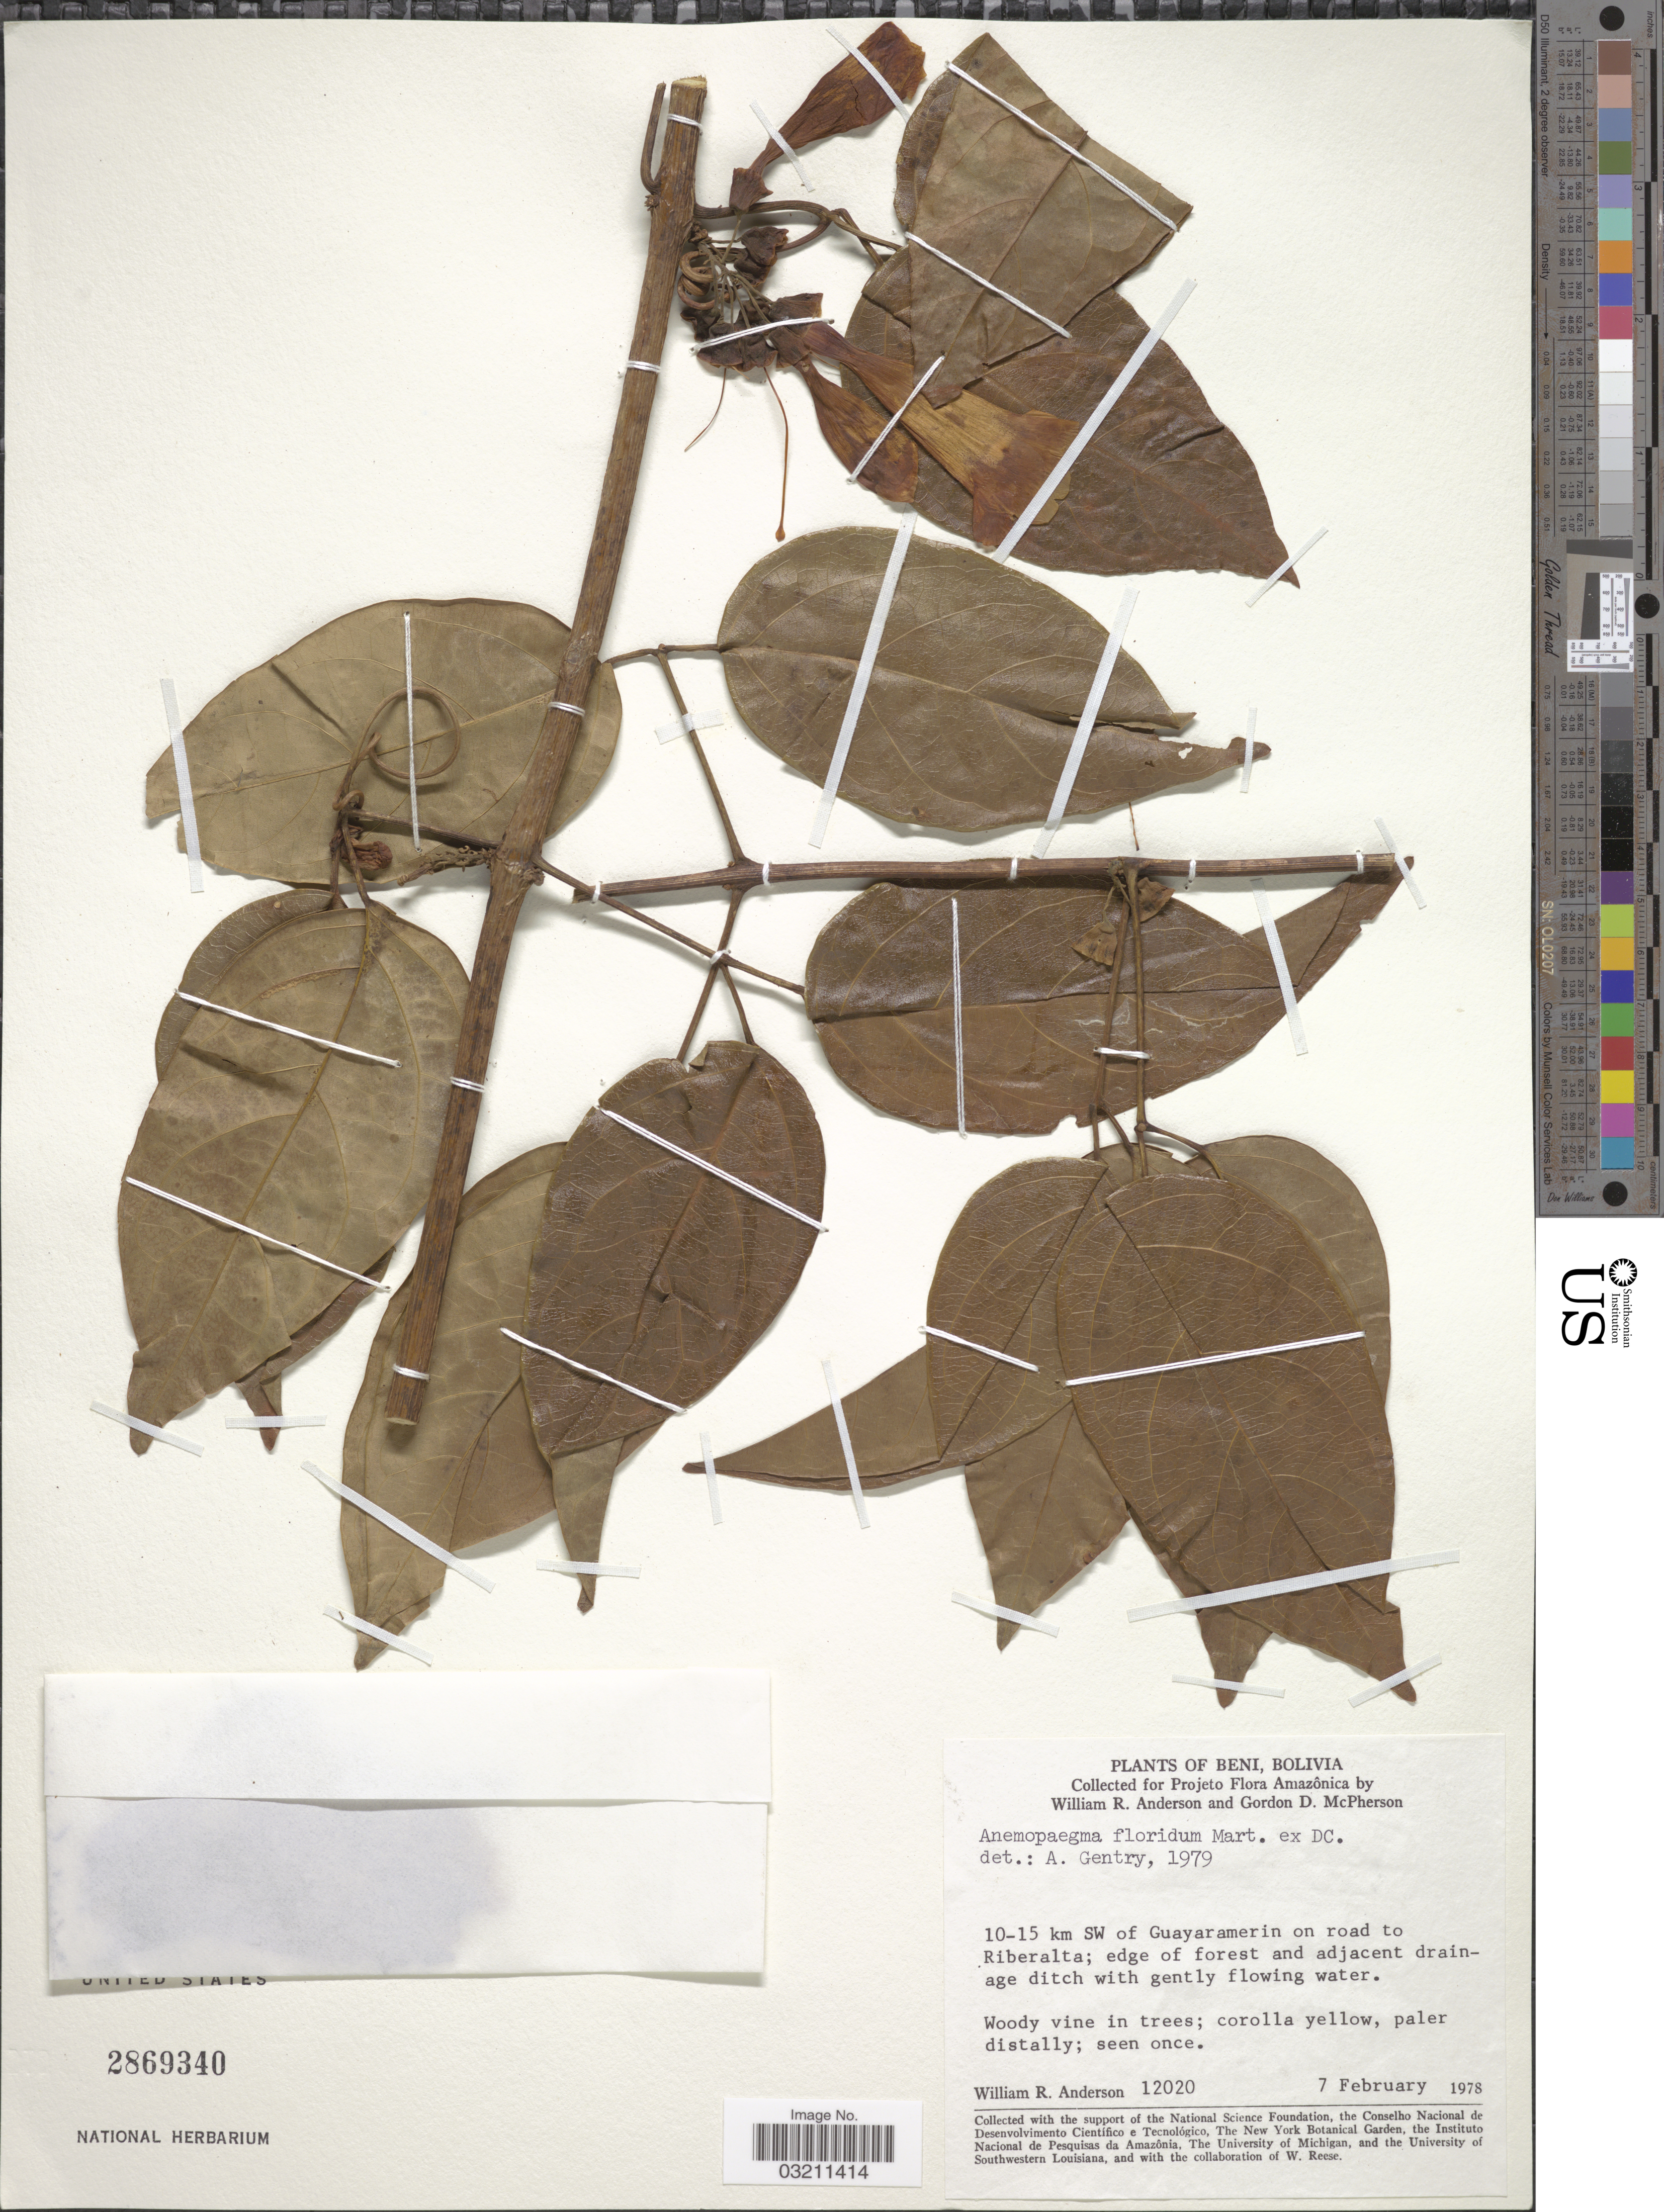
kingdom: Plantae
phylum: Tracheophyta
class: Magnoliopsida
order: Lamiales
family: Bignoniaceae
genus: Anemopaegma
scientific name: Anemopaegma floridum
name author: Mart. ex DC.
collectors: W. R. Anderson & G. D. McPherson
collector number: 12020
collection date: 1978-02-07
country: Bolivia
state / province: Beni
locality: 10-15 km SW of Guayaramerin on road to Riberalta.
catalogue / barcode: US 2869340